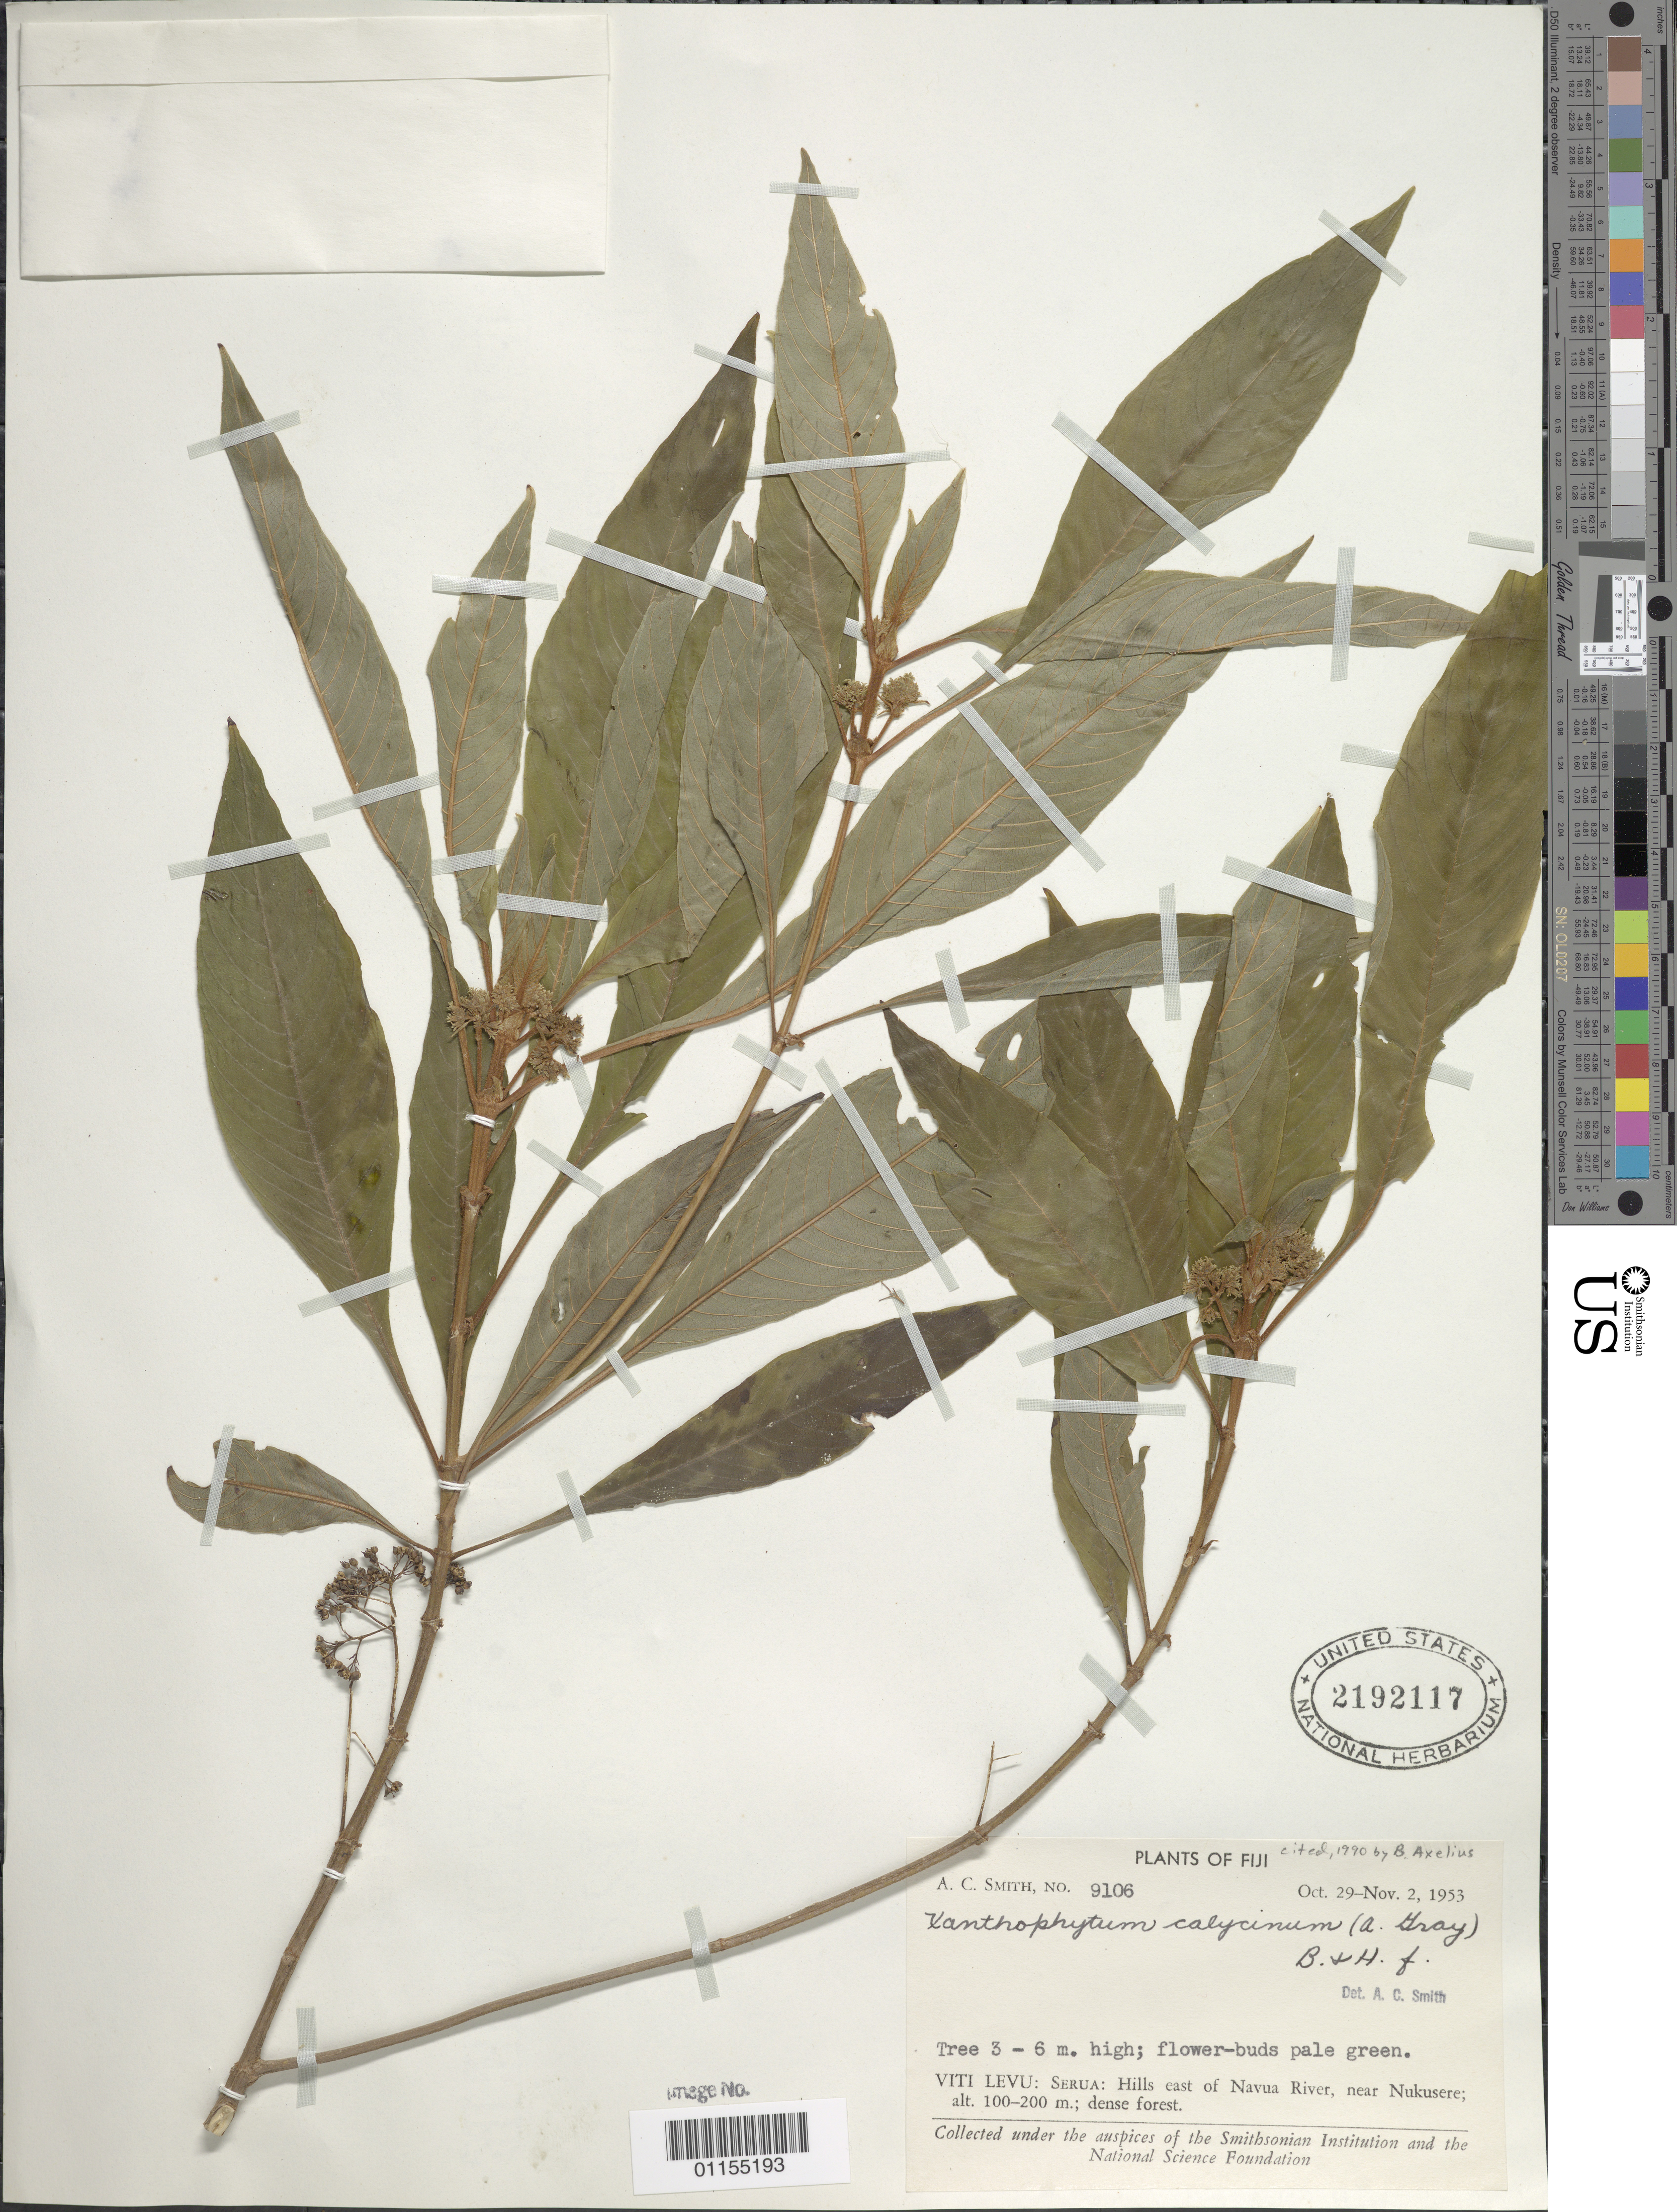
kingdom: Plantae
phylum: Tracheophyta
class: Magnoliopsida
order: Gentianales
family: Rubiaceae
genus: Xanthophytum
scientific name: Xanthophytum calycinum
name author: (A. Gray) Benth. & Hook. f. ex Drake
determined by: Smith, A. C.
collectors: A. C. Smith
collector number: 9106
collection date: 1953-10-29/1953-11-02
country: Fiji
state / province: Central Division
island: Viti Levu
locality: Hills east of Navua River, near Nukusere; Serua Prov.; Viti Levu; Fiji.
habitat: Dense forest.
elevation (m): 100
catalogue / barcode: US 2192117